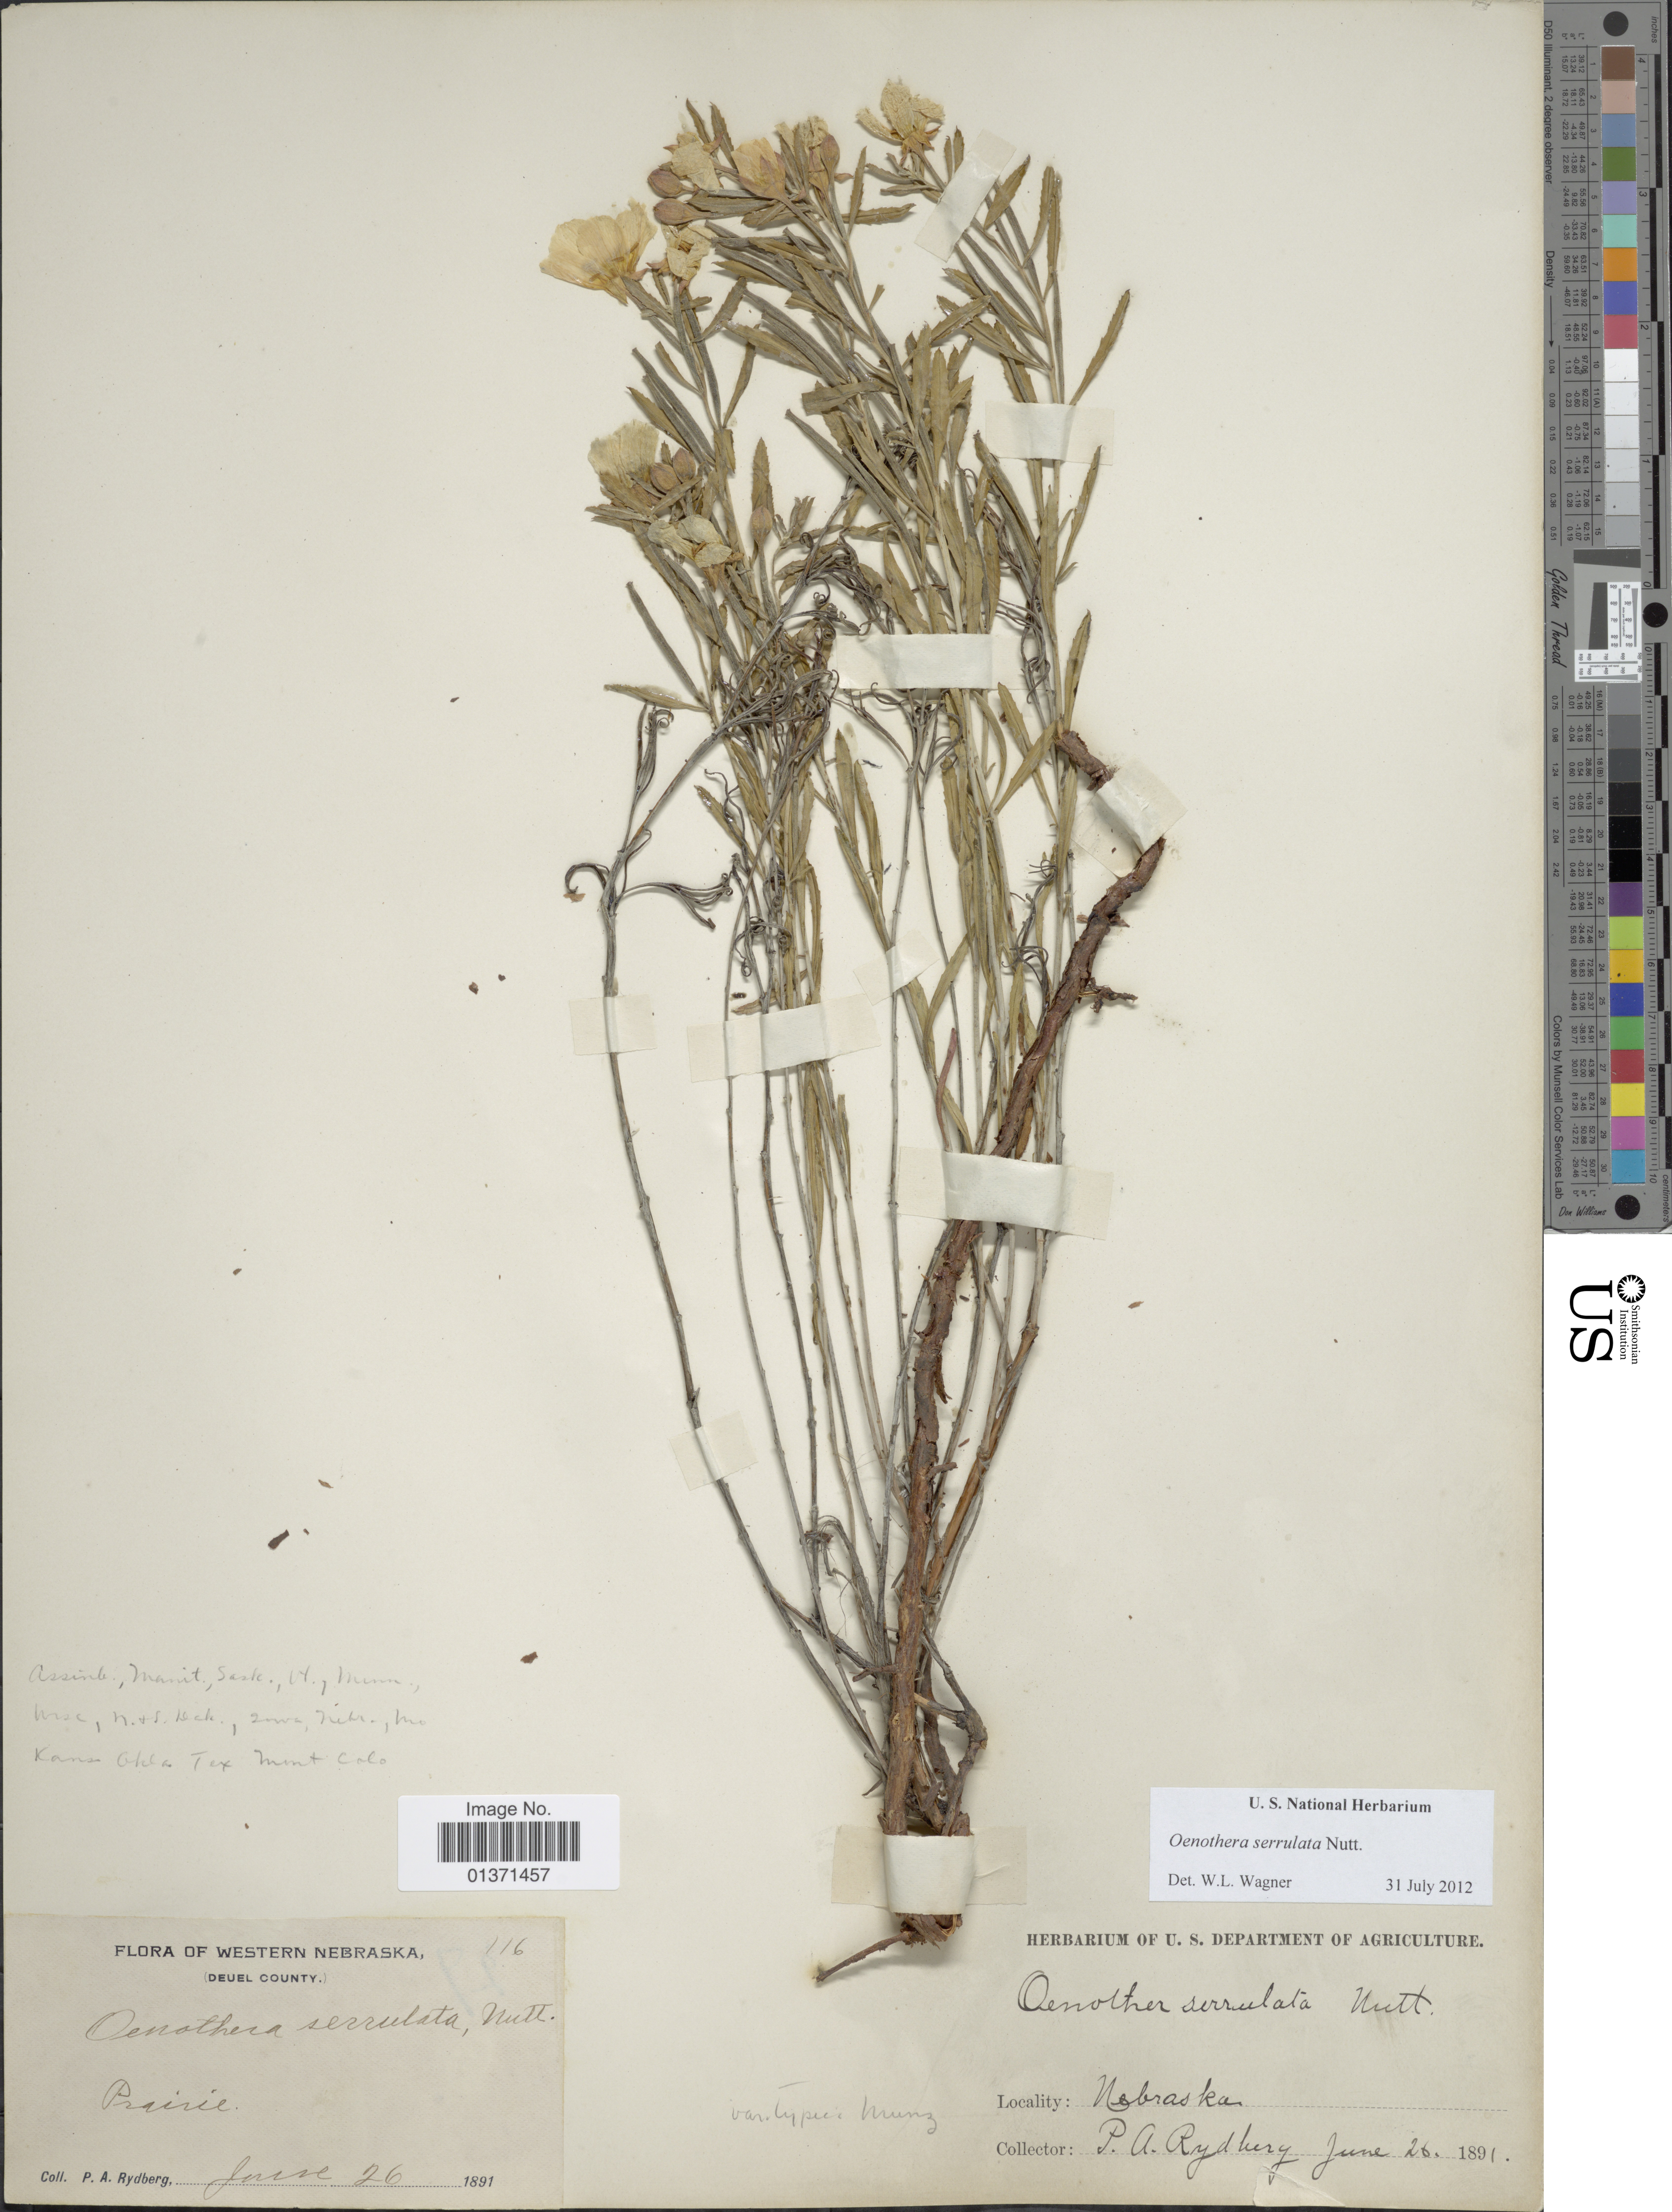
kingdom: Plantae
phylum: Tracheophyta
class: Magnoliopsida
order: Myrtales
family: Onagraceae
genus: Oenothera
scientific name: Oenothera serrulata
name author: Nutt.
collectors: P. A. Rydberg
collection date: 1891-06-26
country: United States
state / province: Nebraska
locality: Western Nebraska, Deuel County